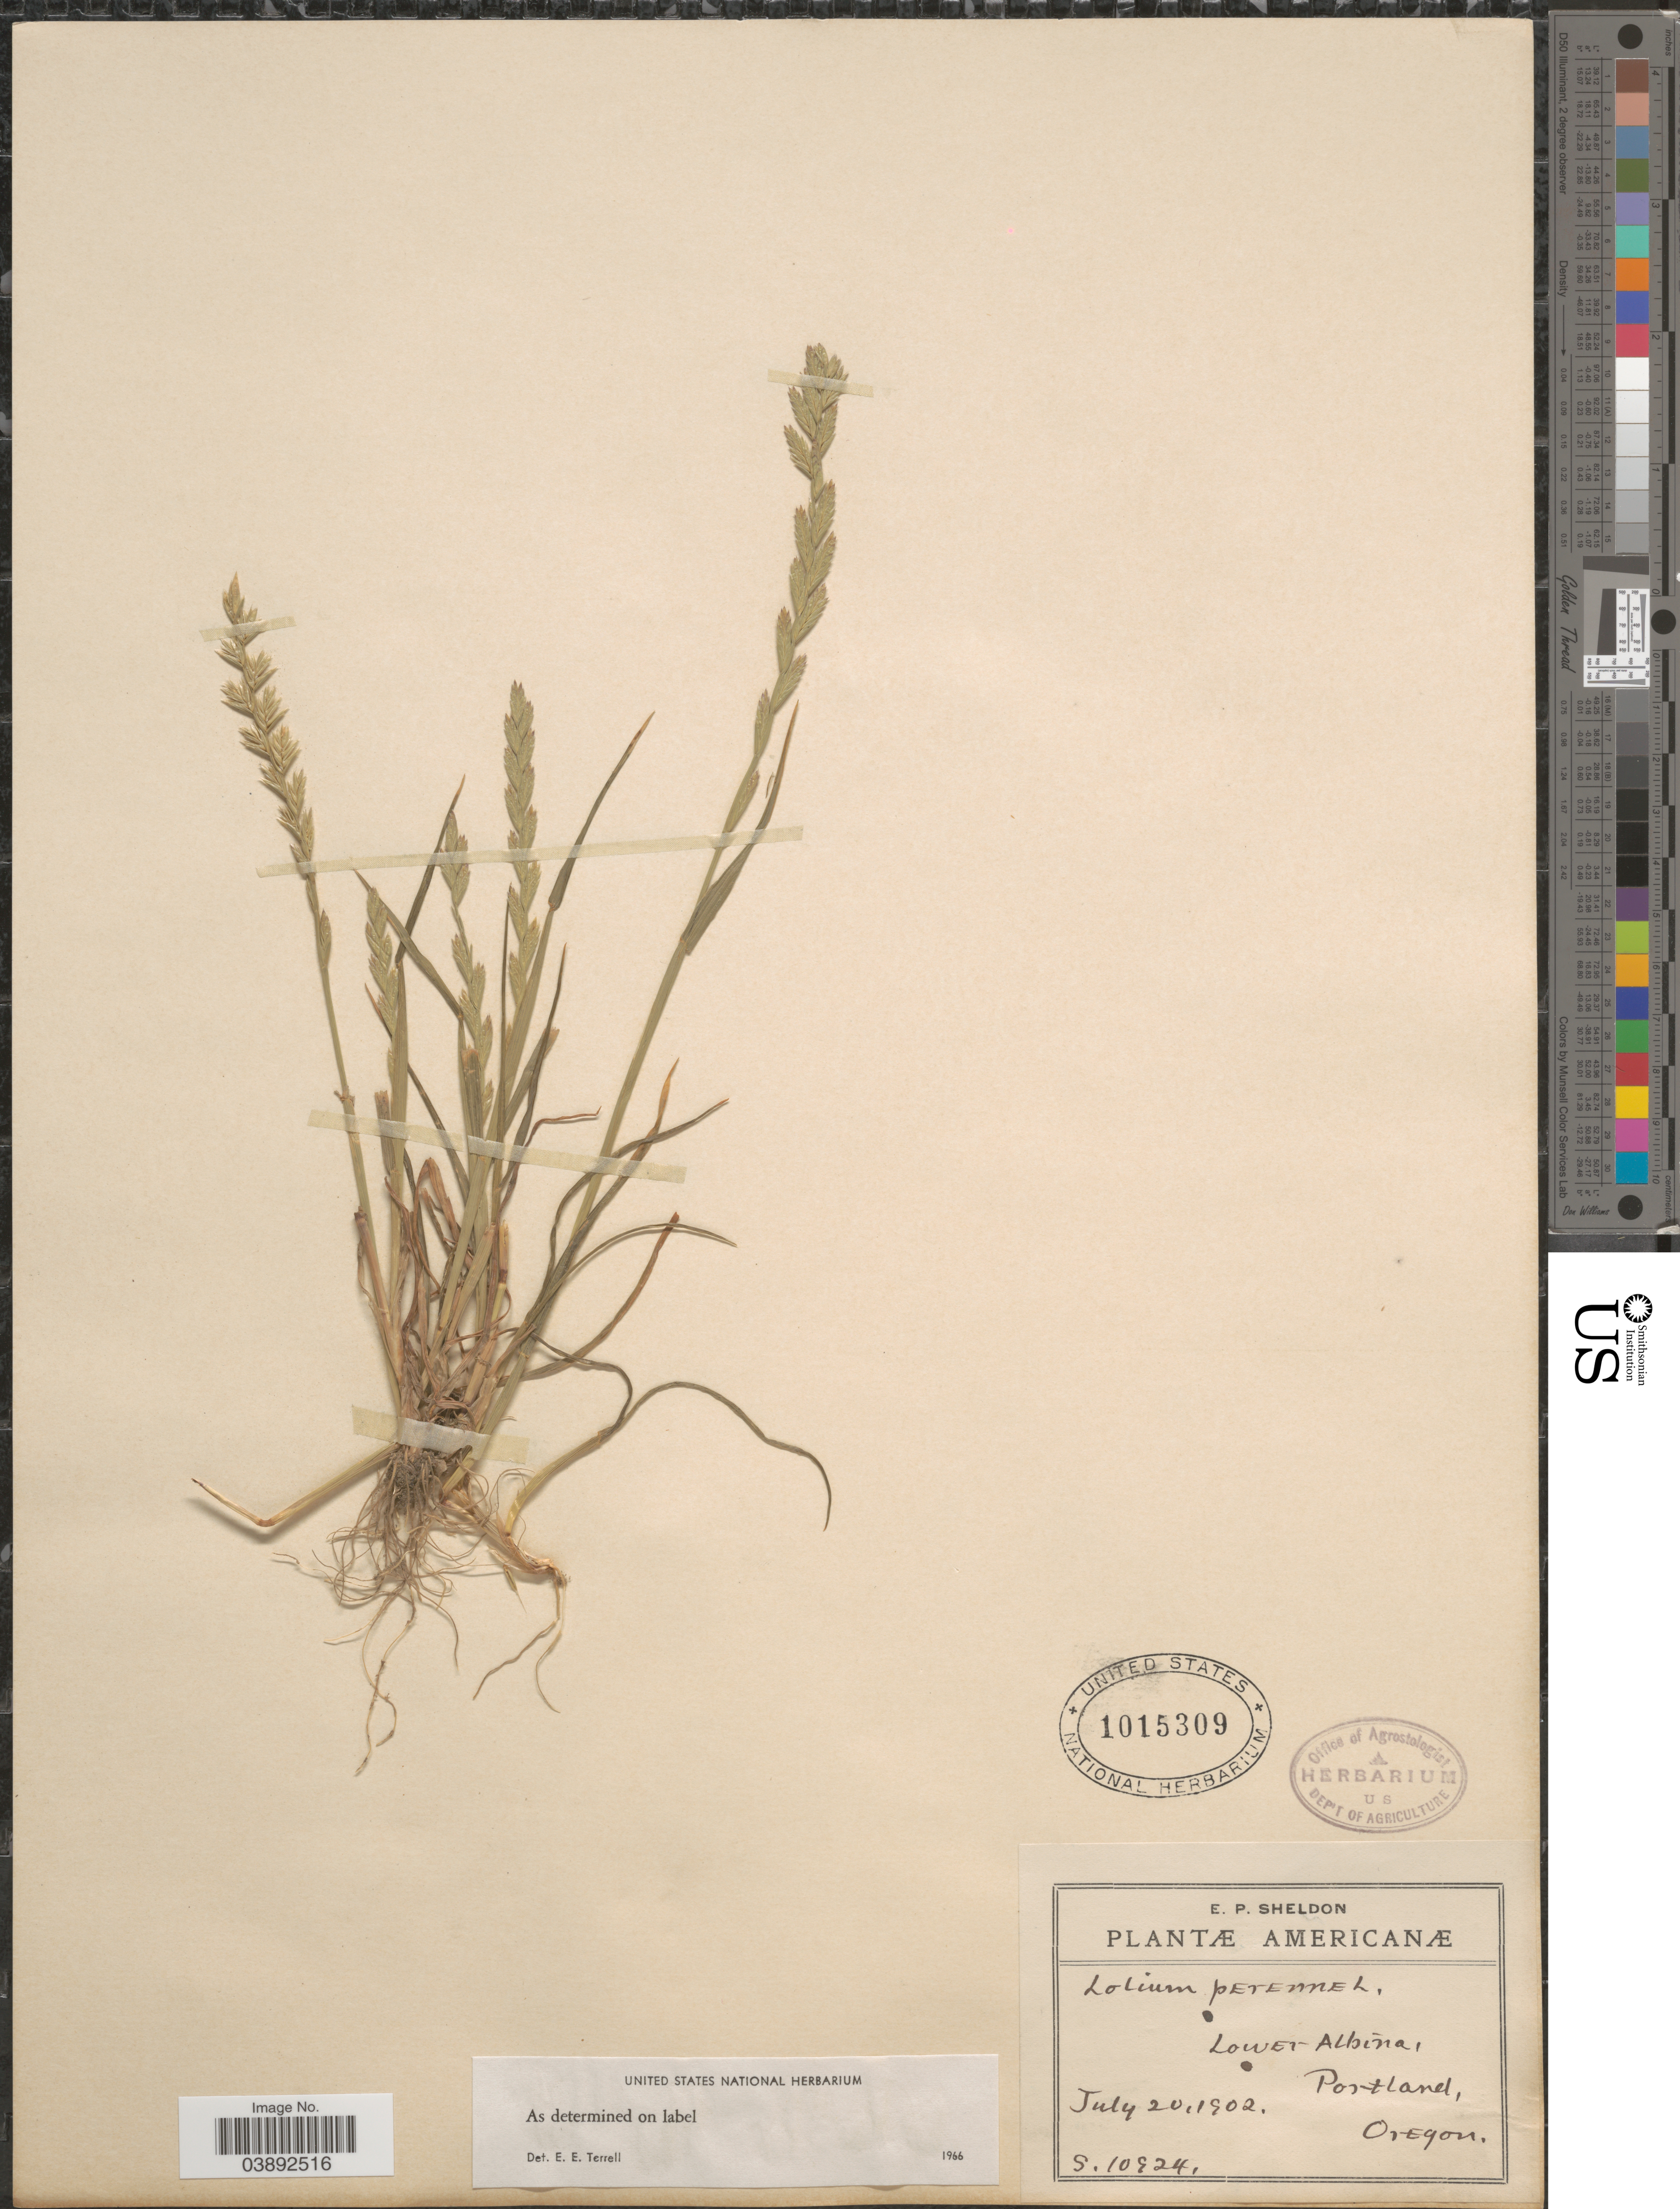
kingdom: Plantae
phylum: Tracheophyta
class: Liliopsida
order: Poales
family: Poaceae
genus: Lolium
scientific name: Lolium perenne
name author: L.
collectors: E. P. Sheldon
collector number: S 10924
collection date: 1902-07-20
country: United States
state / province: Oregon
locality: Americanæ. Lower Albina, Portland.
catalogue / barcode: US 1015309